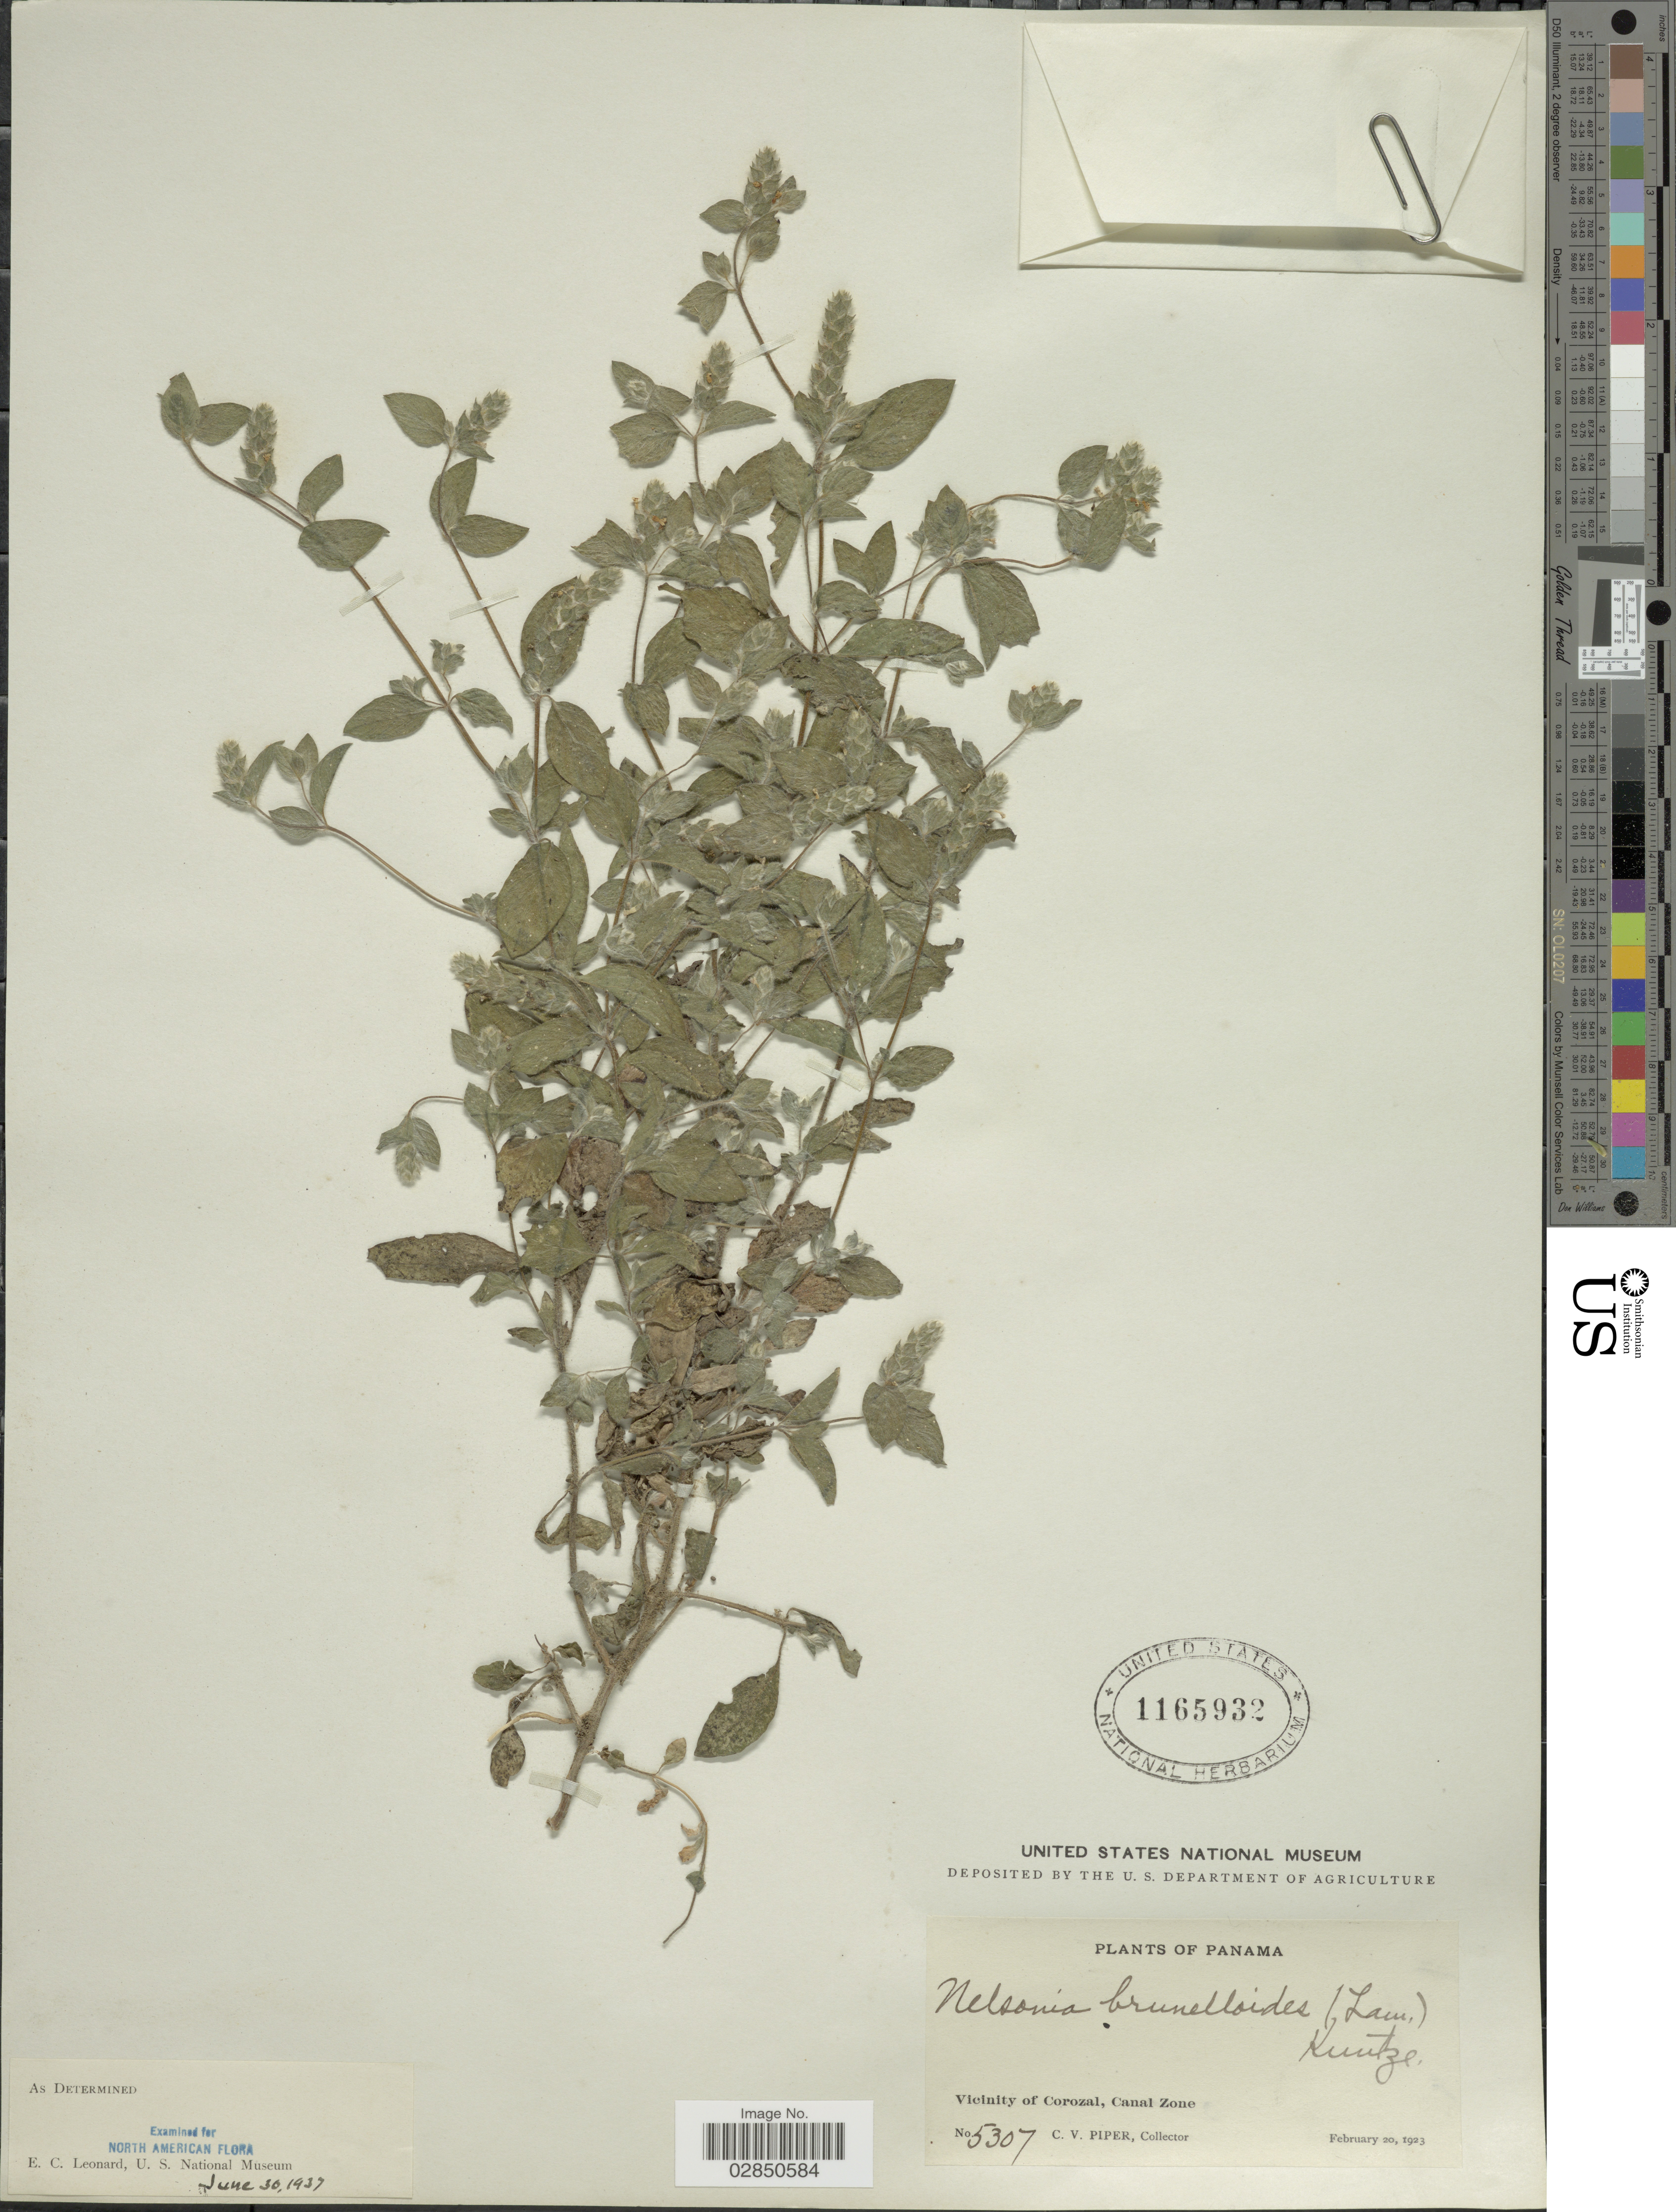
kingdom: Plantae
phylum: Tracheophyta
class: Magnoliopsida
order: Lamiales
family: Acanthaceae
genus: Nelsonia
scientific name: Nelsonia brunelloides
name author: (Lam.) Kuntze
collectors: C. V. Piper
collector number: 5307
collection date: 1923-02-20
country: Panama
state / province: Colón / Panamá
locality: Vicinity of Corozal, Canal Zone.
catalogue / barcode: US 1165932